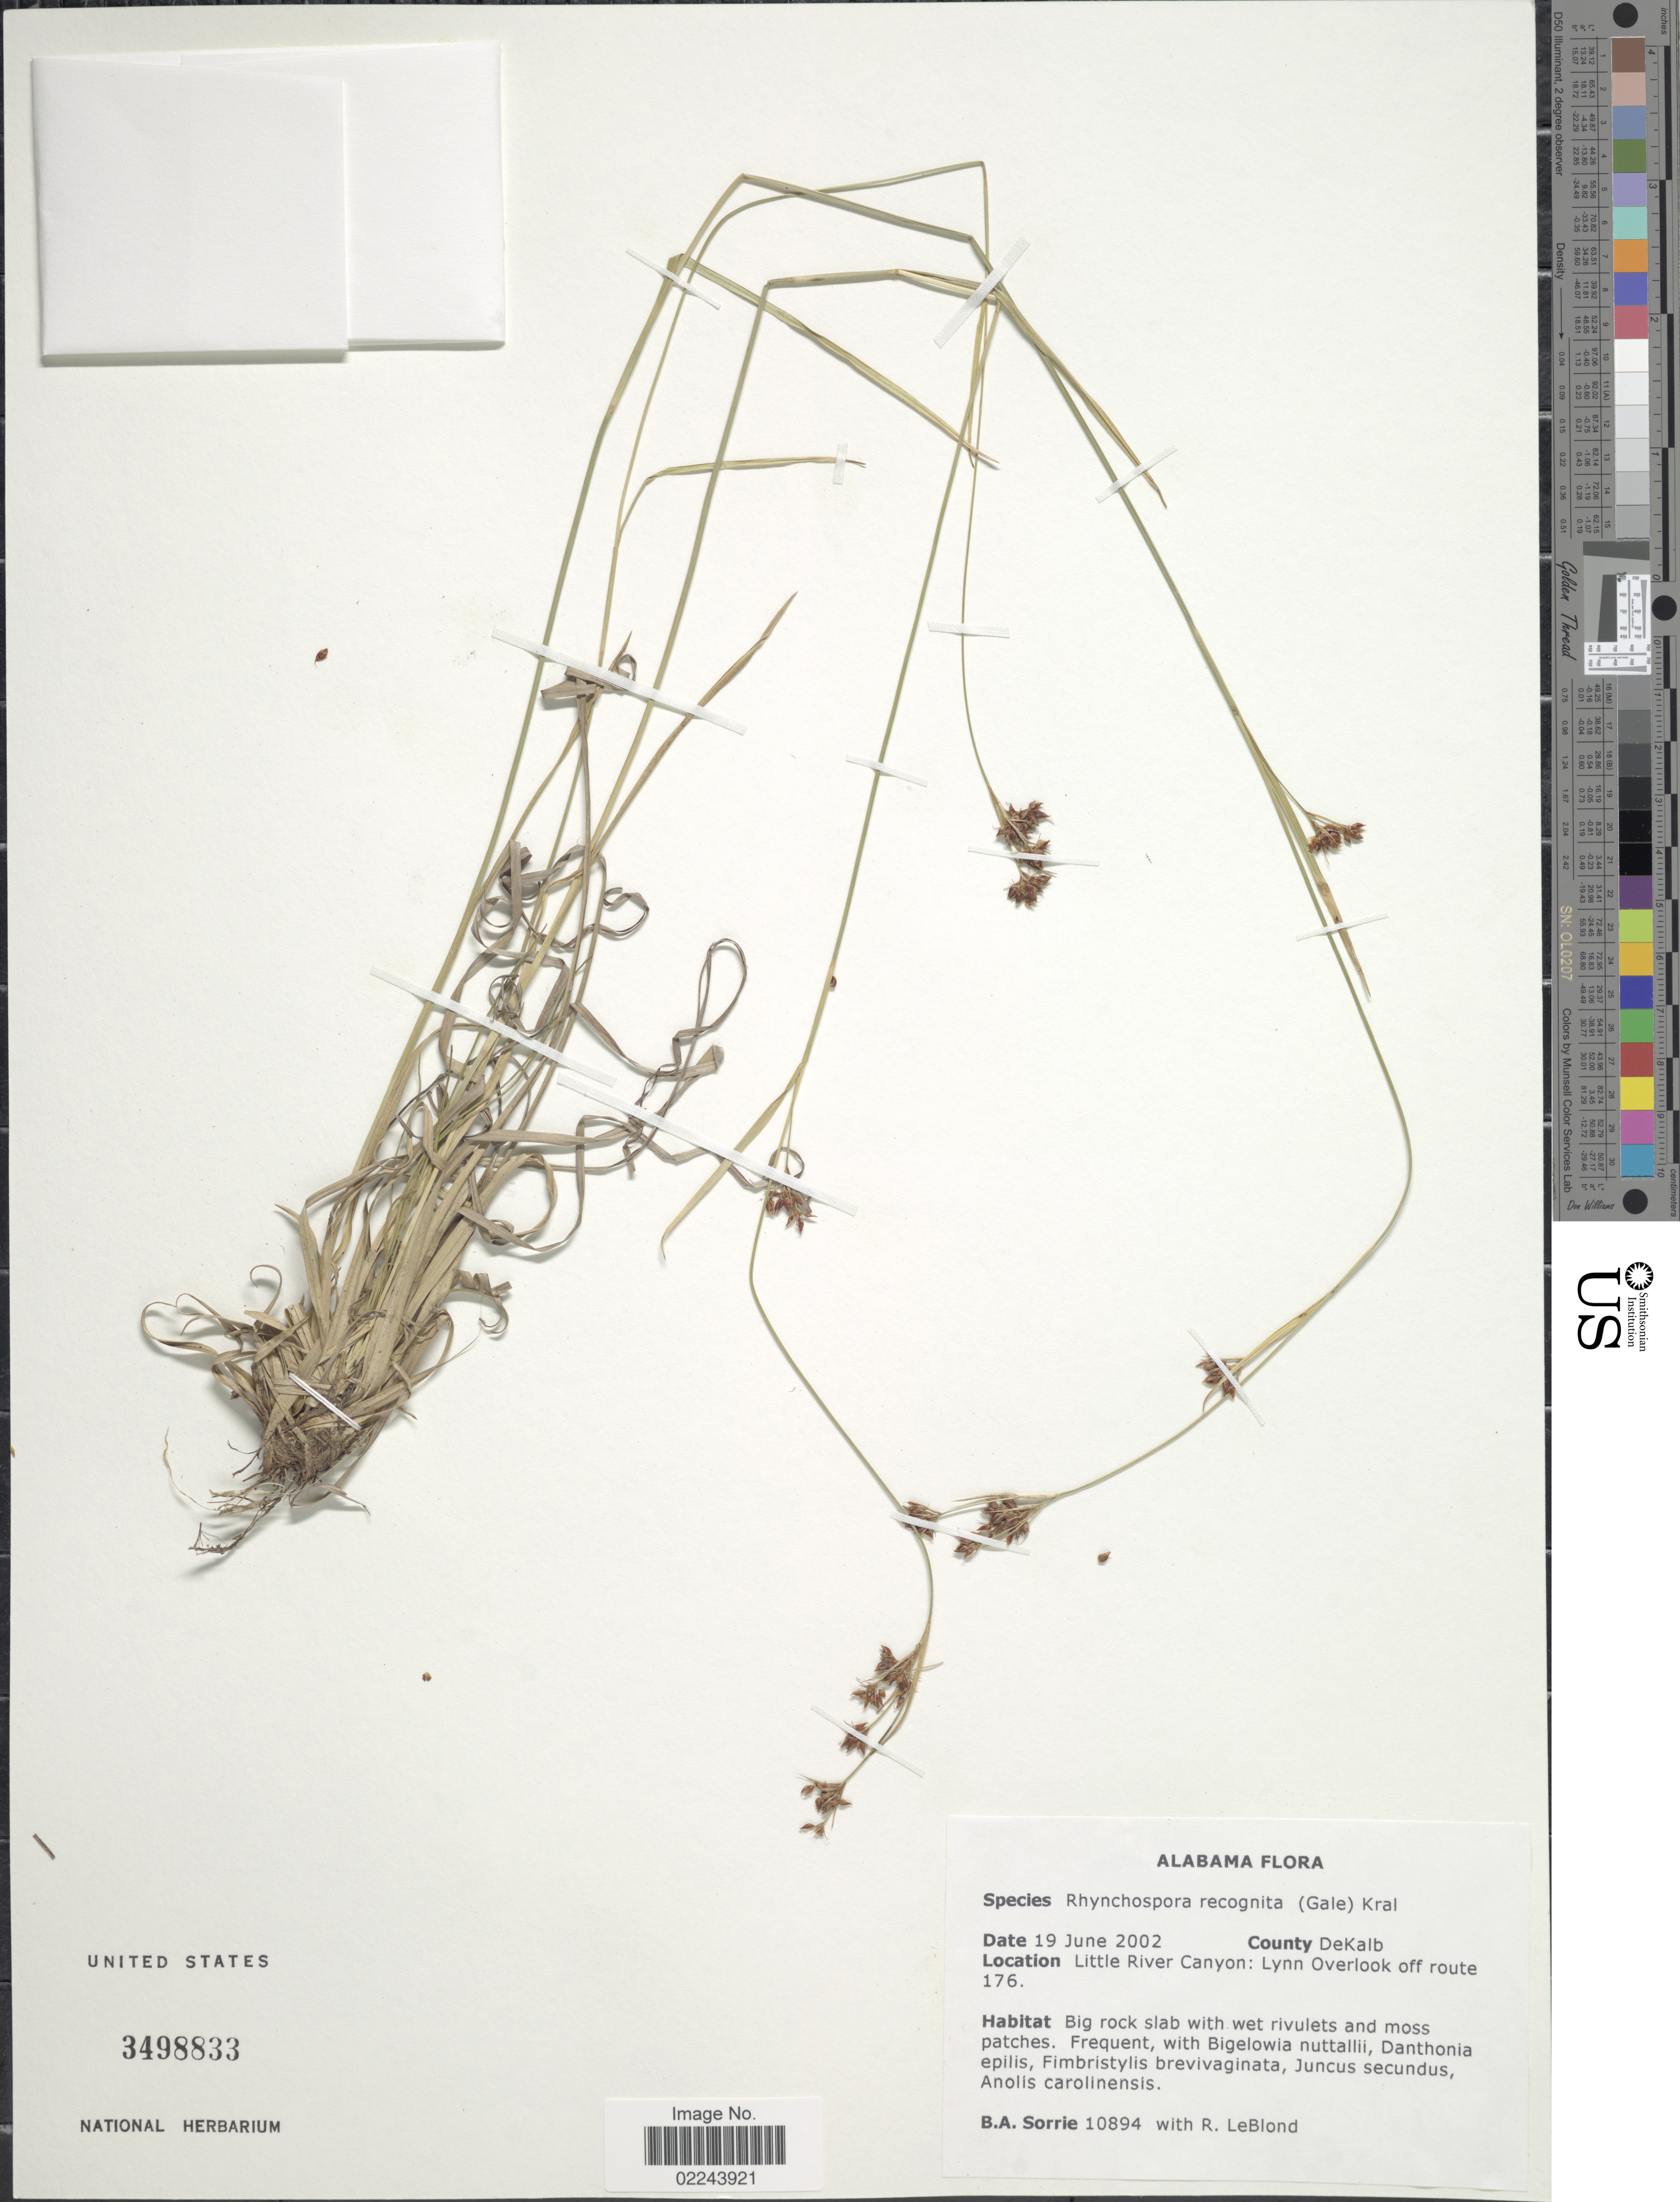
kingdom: Plantae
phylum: Tracheophyta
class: Liliopsida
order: Poales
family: Cyperaceae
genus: Rhynchospora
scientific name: Rhynchospora recognita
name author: (Gale) Kral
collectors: B. Sorrie & R. J. LeBlond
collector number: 10894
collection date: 2002-06-19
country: United States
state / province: Alabama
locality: County DeKalb, Little River Canyon, Lynn Overlook off route 176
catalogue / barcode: US 3498833